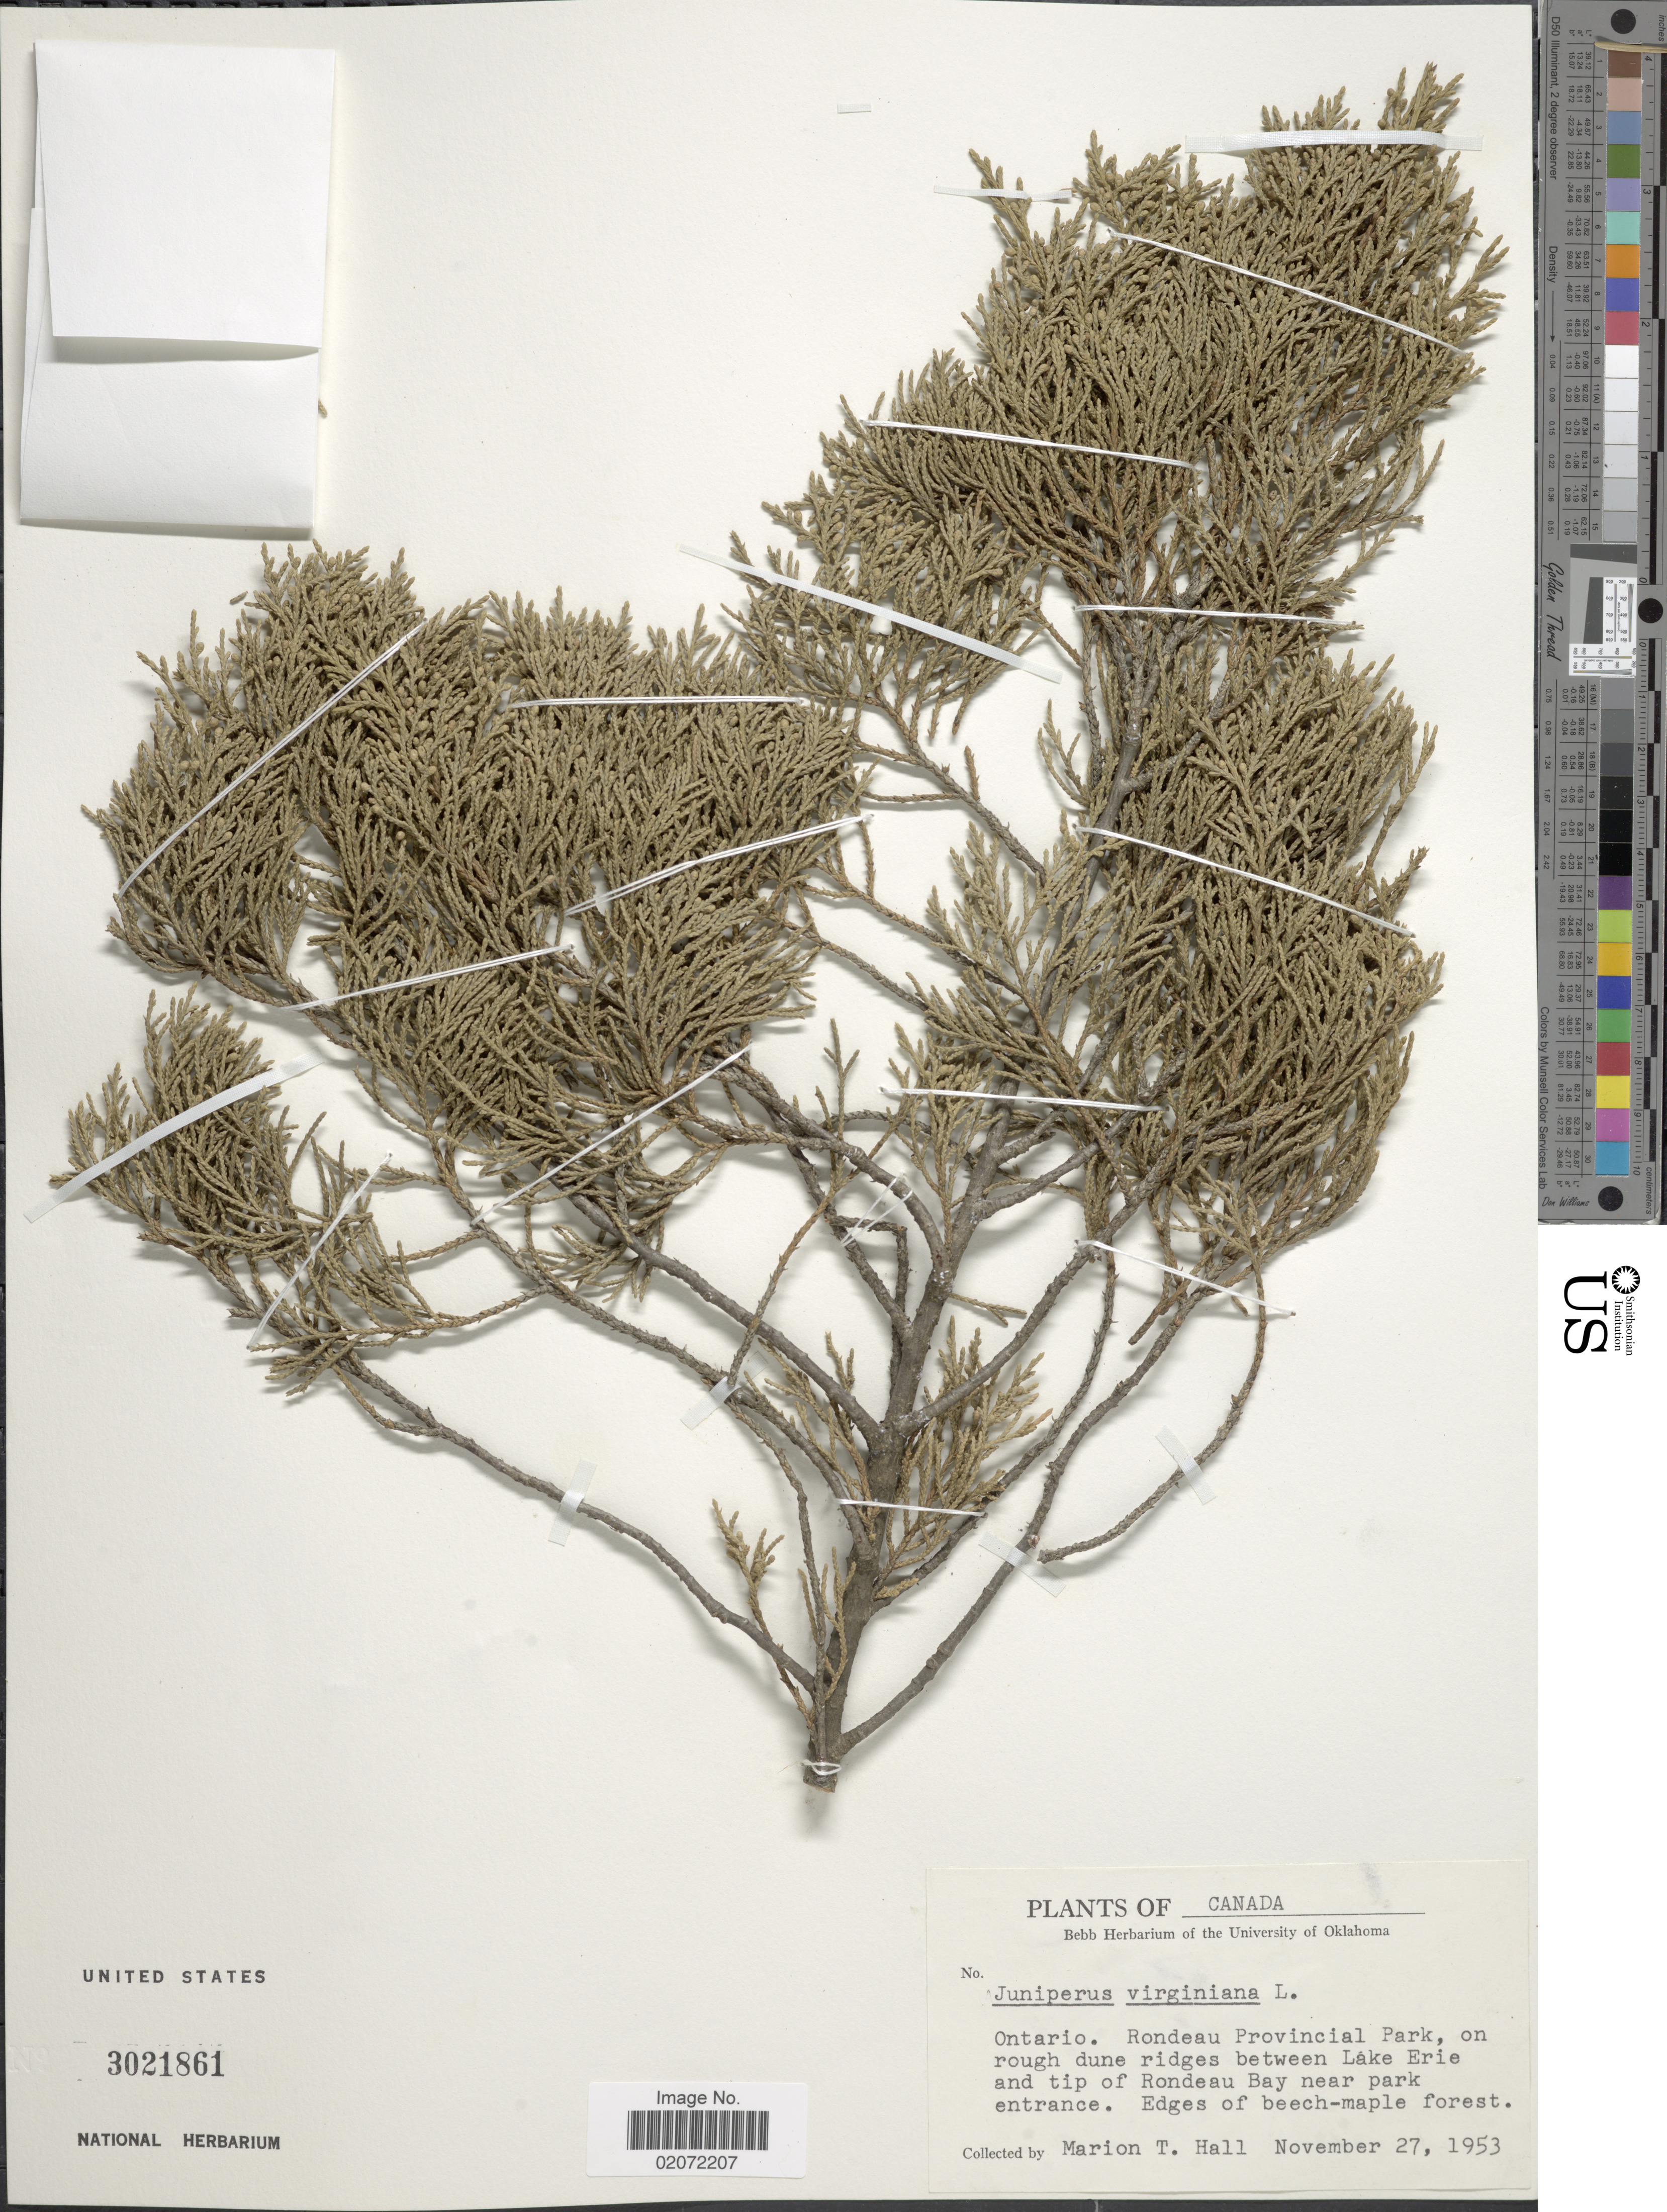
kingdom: Plantae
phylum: Tracheophyta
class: Pinopsida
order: Pinales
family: Cupressaceae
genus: Juniperus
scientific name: Juniperus virginiana var. crebra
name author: Fernald & Griscom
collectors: M. T. Hall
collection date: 1953-11-27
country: Canada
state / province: Ontario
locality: Ontario. Rondeau Provincial Park, on rough dune ridges between Lake Erie and tip of Rondeau Bay near park entrance.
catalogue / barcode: US 3021861